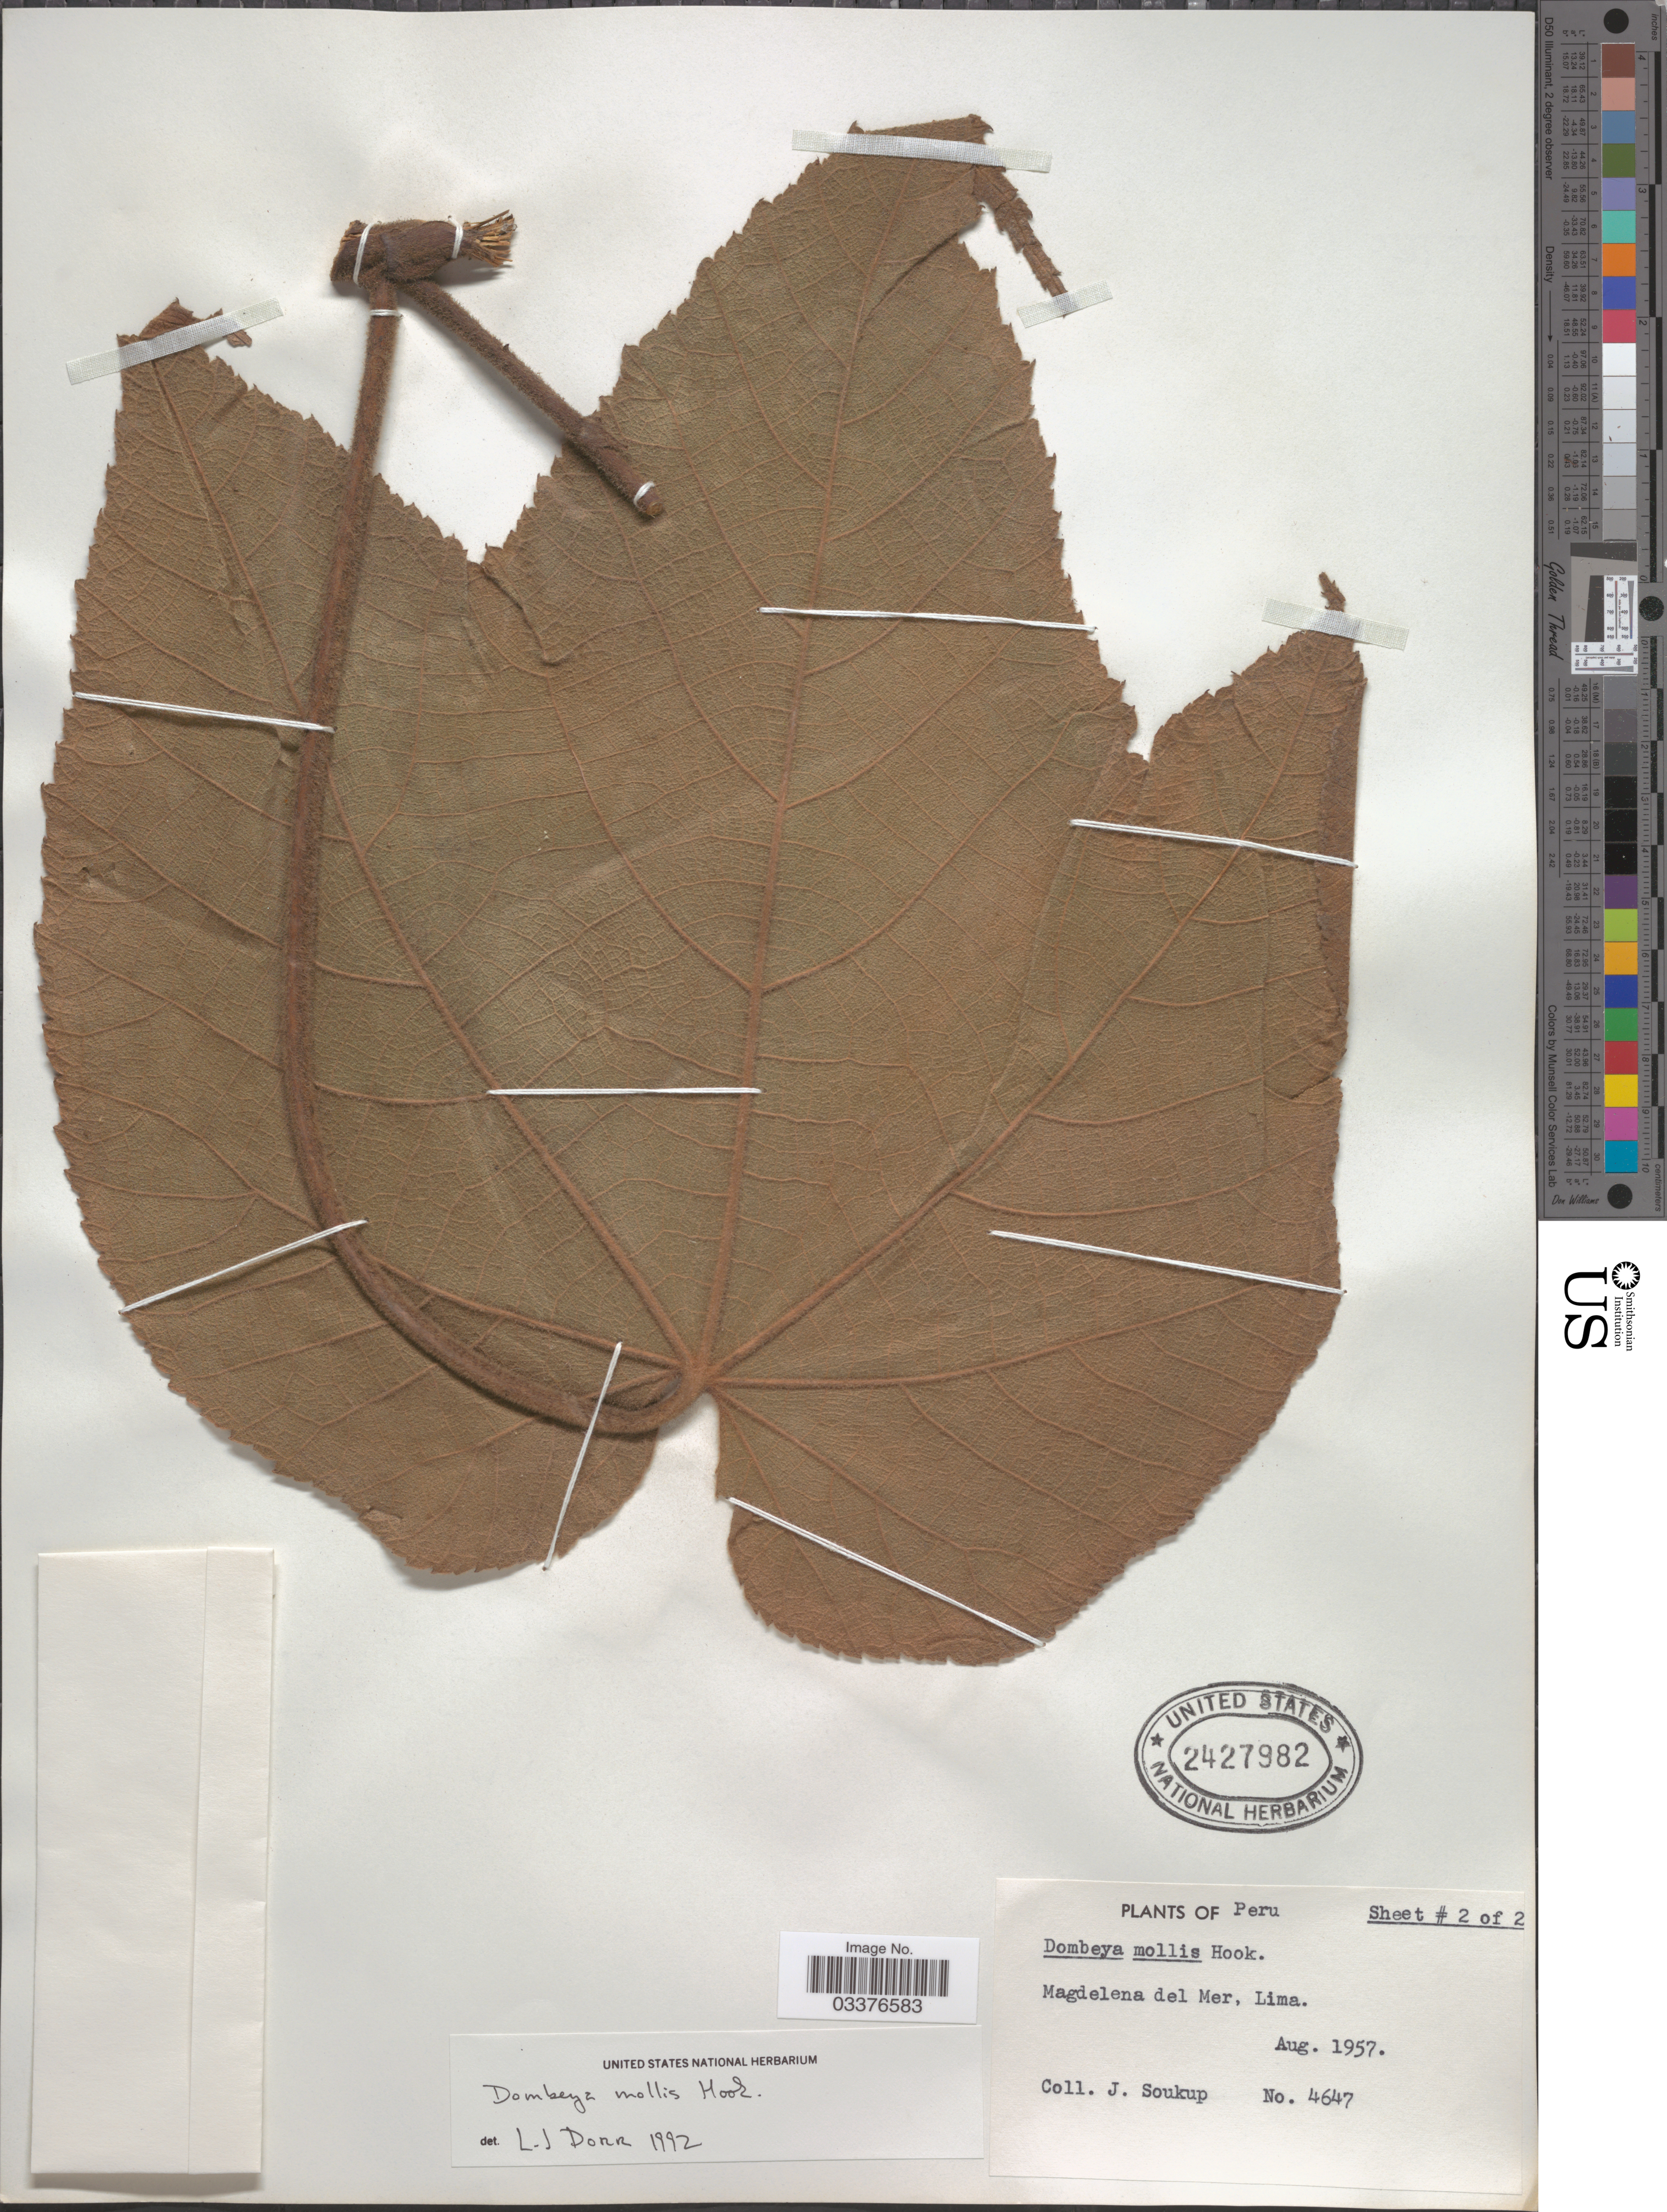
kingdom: Plantae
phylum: Tracheophyta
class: Magnoliopsida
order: Malvales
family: Malvaceae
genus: Dombeya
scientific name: Dombeya mollis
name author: Hook.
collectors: J. Soukup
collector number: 4647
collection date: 1957-08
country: Peru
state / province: Lima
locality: Magdelena del Mer.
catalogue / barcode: US 2427982